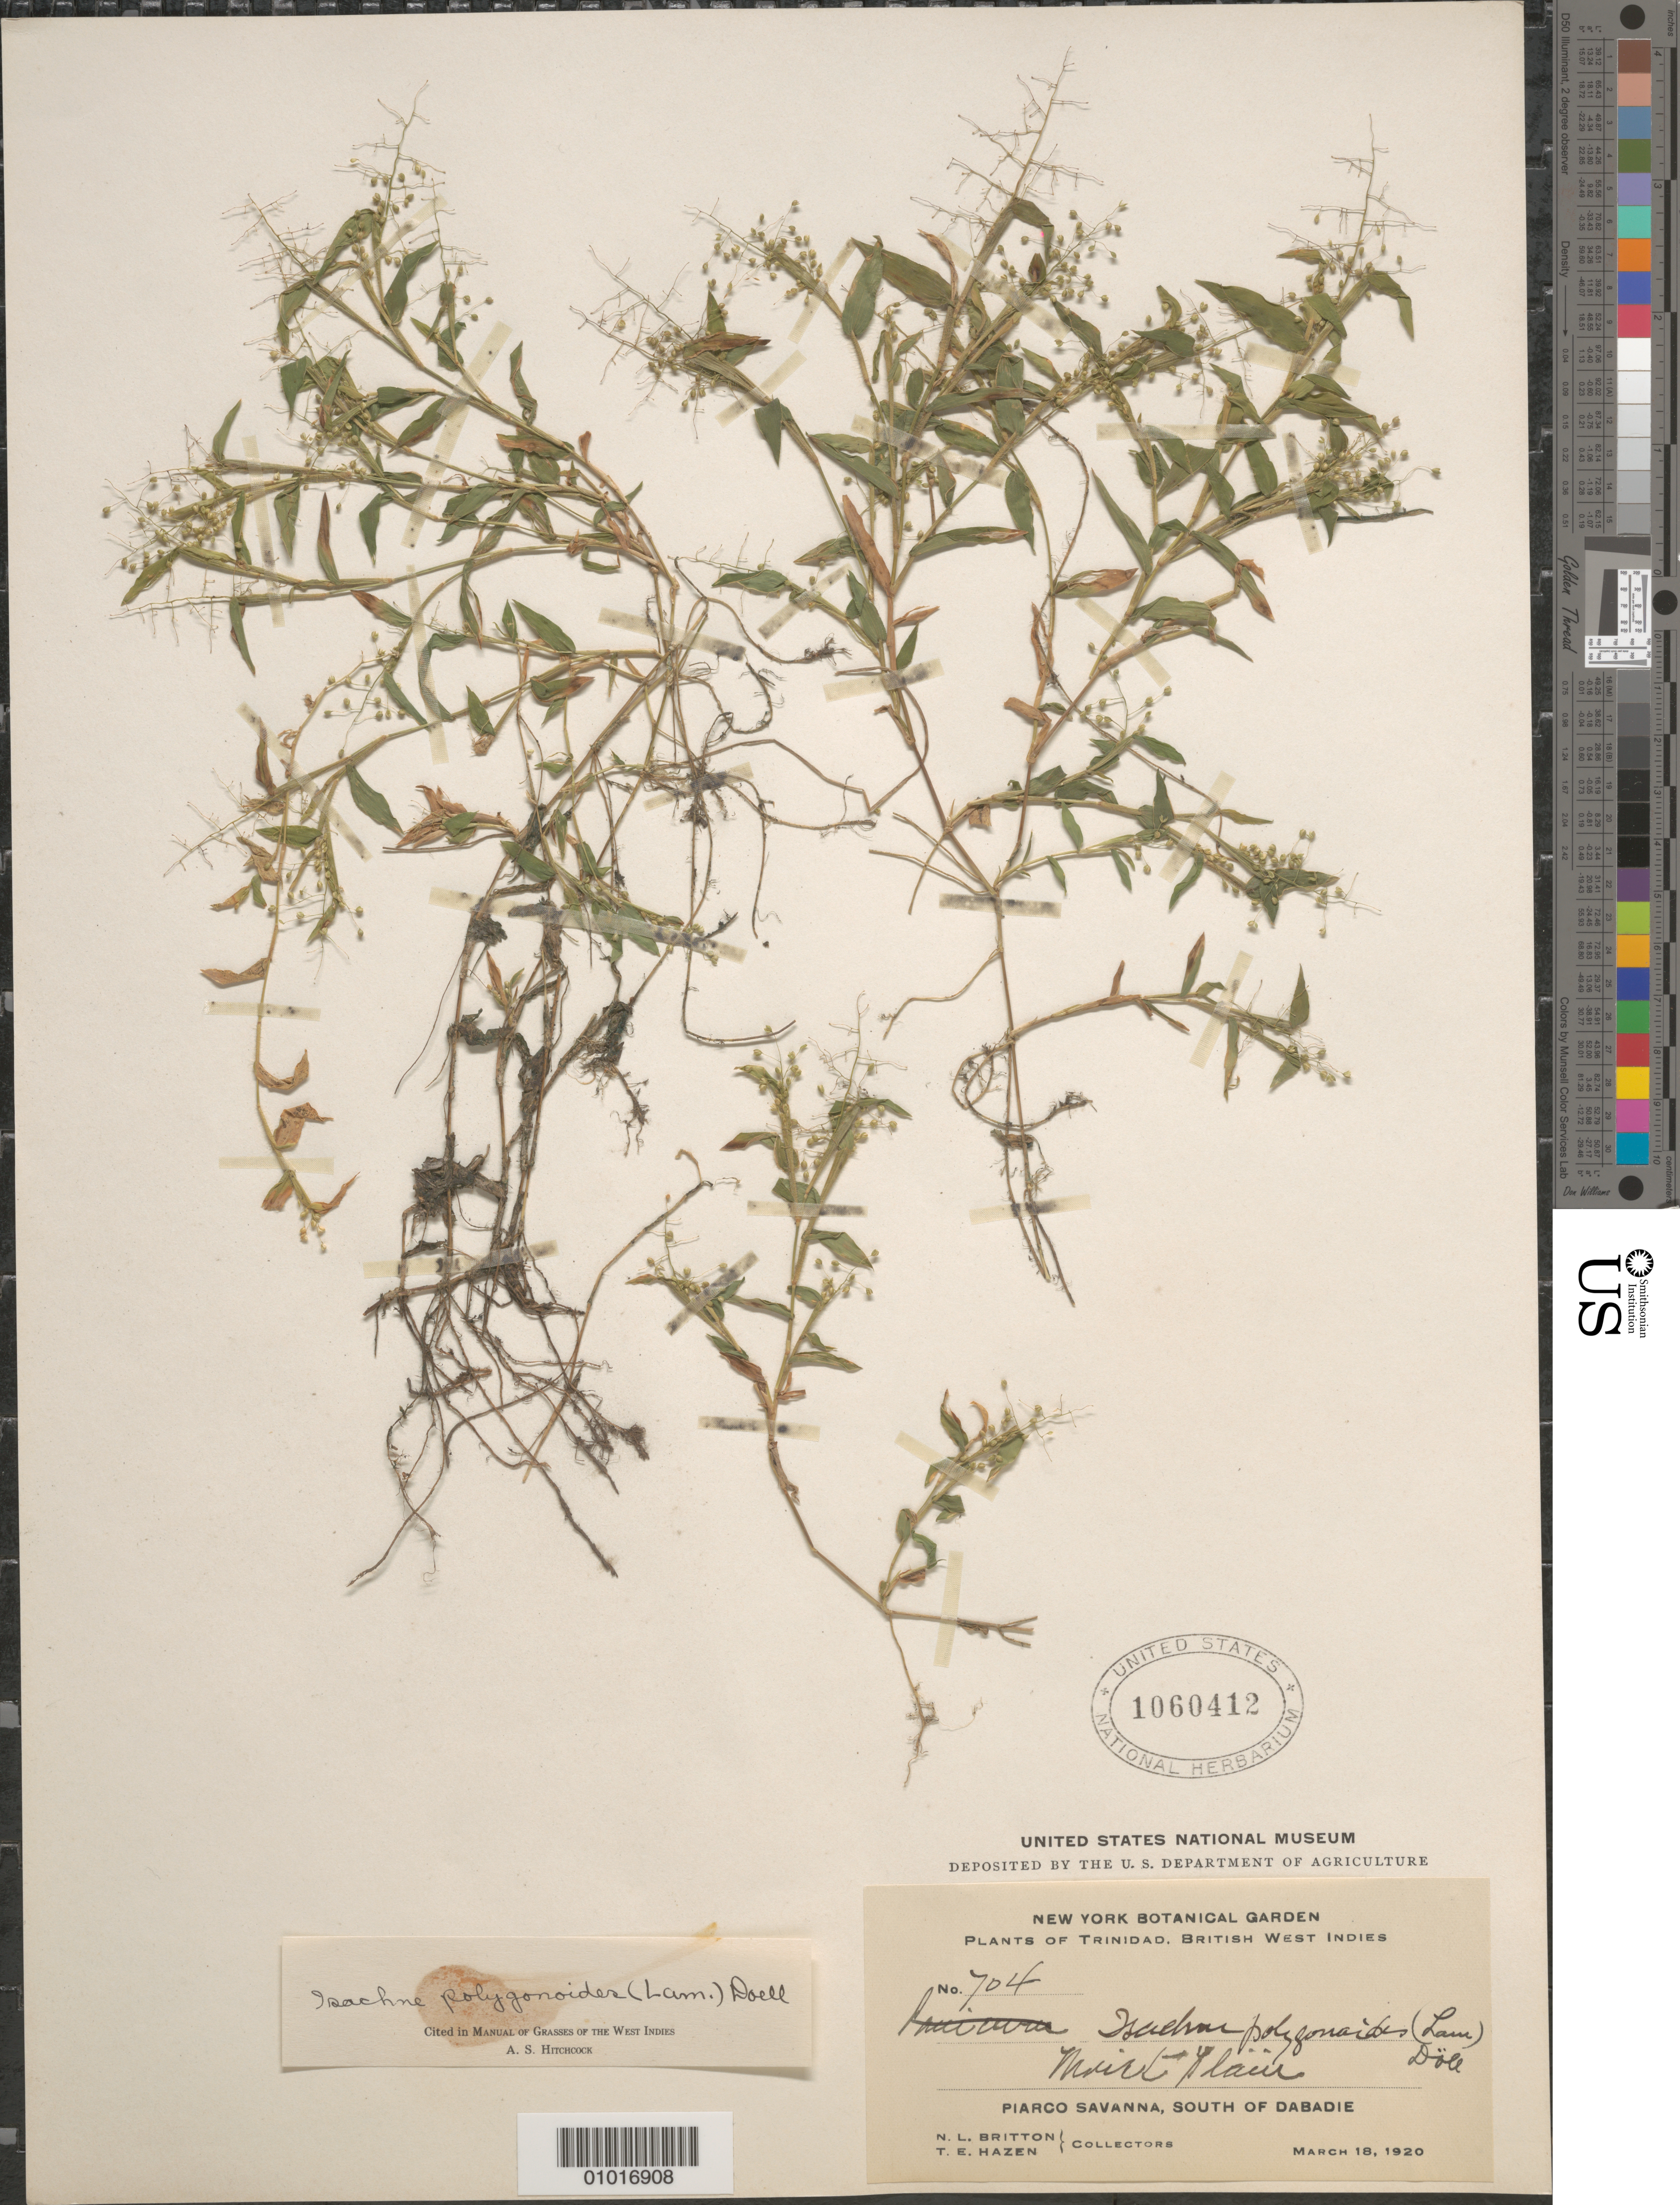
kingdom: Plantae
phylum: Tracheophyta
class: Liliopsida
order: Poales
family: Poaceae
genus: Isachne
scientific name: Isachne polygonoides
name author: (Lam.) Döll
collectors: N. Britton & T. E. Hazen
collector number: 704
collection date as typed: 18 Mar 1920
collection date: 1920-03-18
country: Trinidad and Tobago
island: Trinidad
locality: Piarco Savanna, South of Dabadie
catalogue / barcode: US 1060412